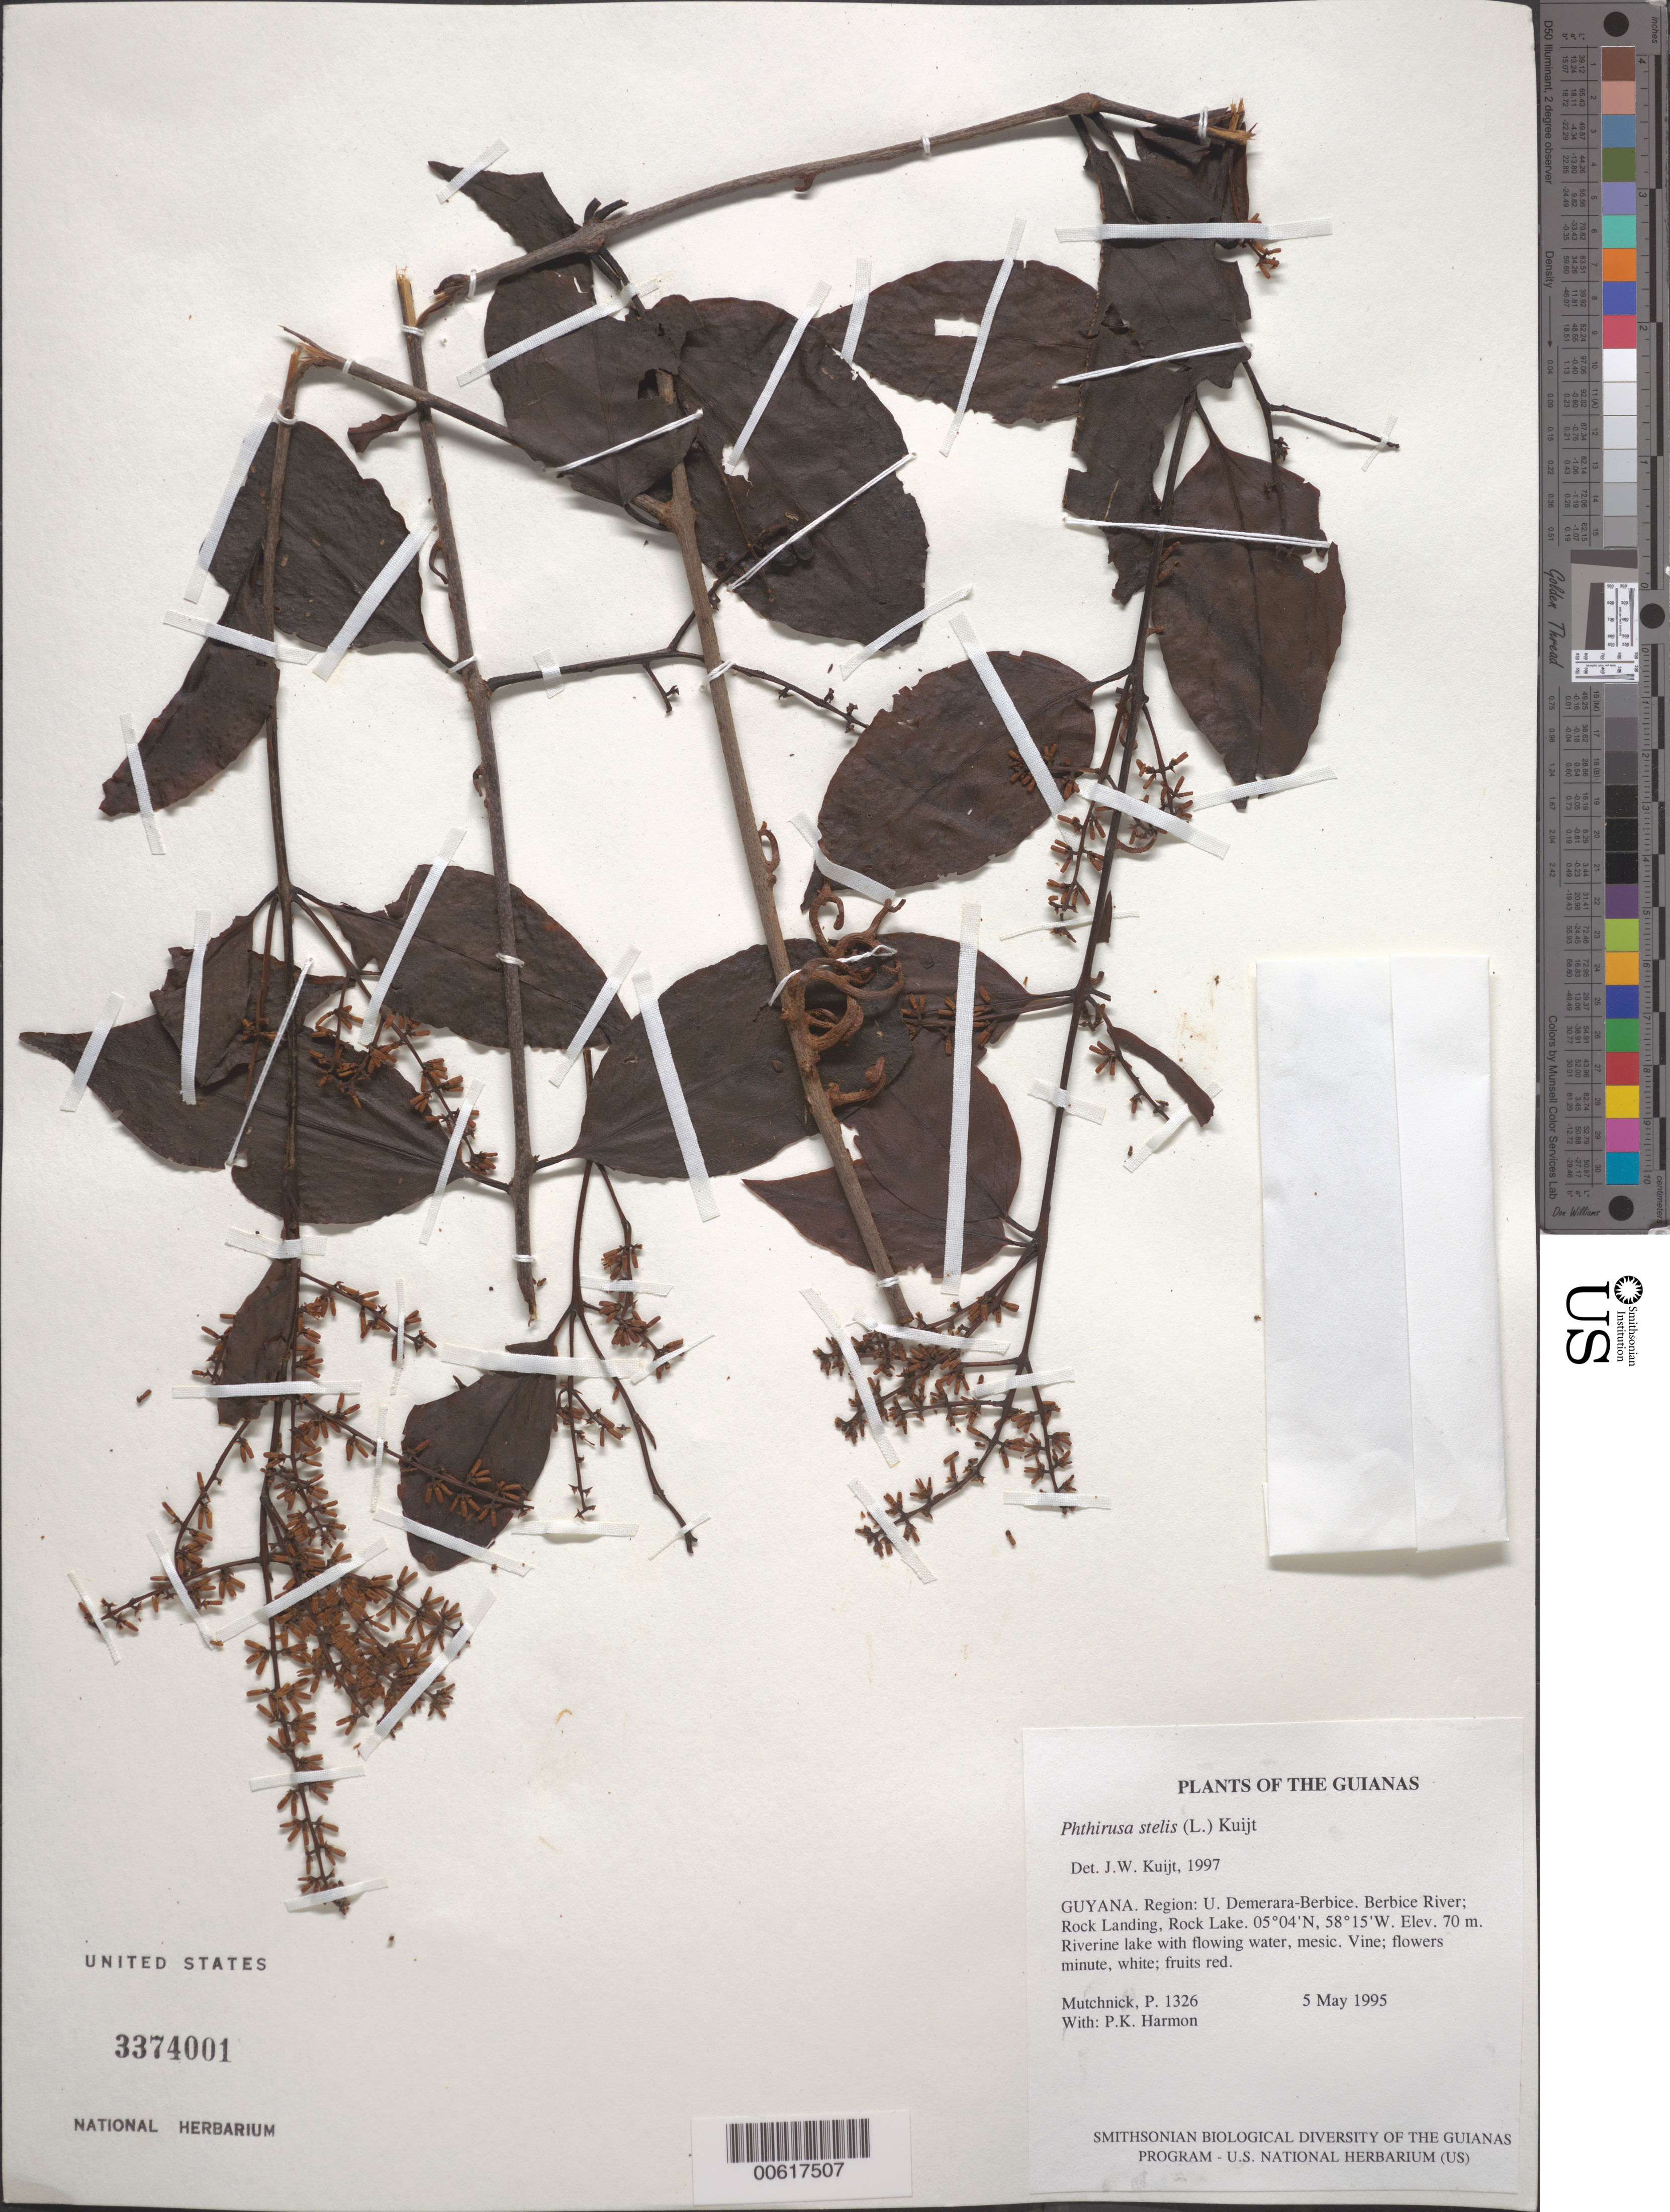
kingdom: Plantae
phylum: Tracheophyta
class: Magnoliopsida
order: Santalales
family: Loranthaceae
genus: Phthirusa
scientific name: Phthirusa stelis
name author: (L.) Kuijt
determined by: Kuijt, Job, (CANADA)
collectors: P. Mutchnick & P. Harmon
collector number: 1326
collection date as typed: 5 May 1995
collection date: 1995-05-05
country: Guyana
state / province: U. Demerara-Berbice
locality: Berbice River; Rock Landing, Rock Lake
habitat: Riverine lake with flowing water, mesic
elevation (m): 70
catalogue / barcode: US 3374001